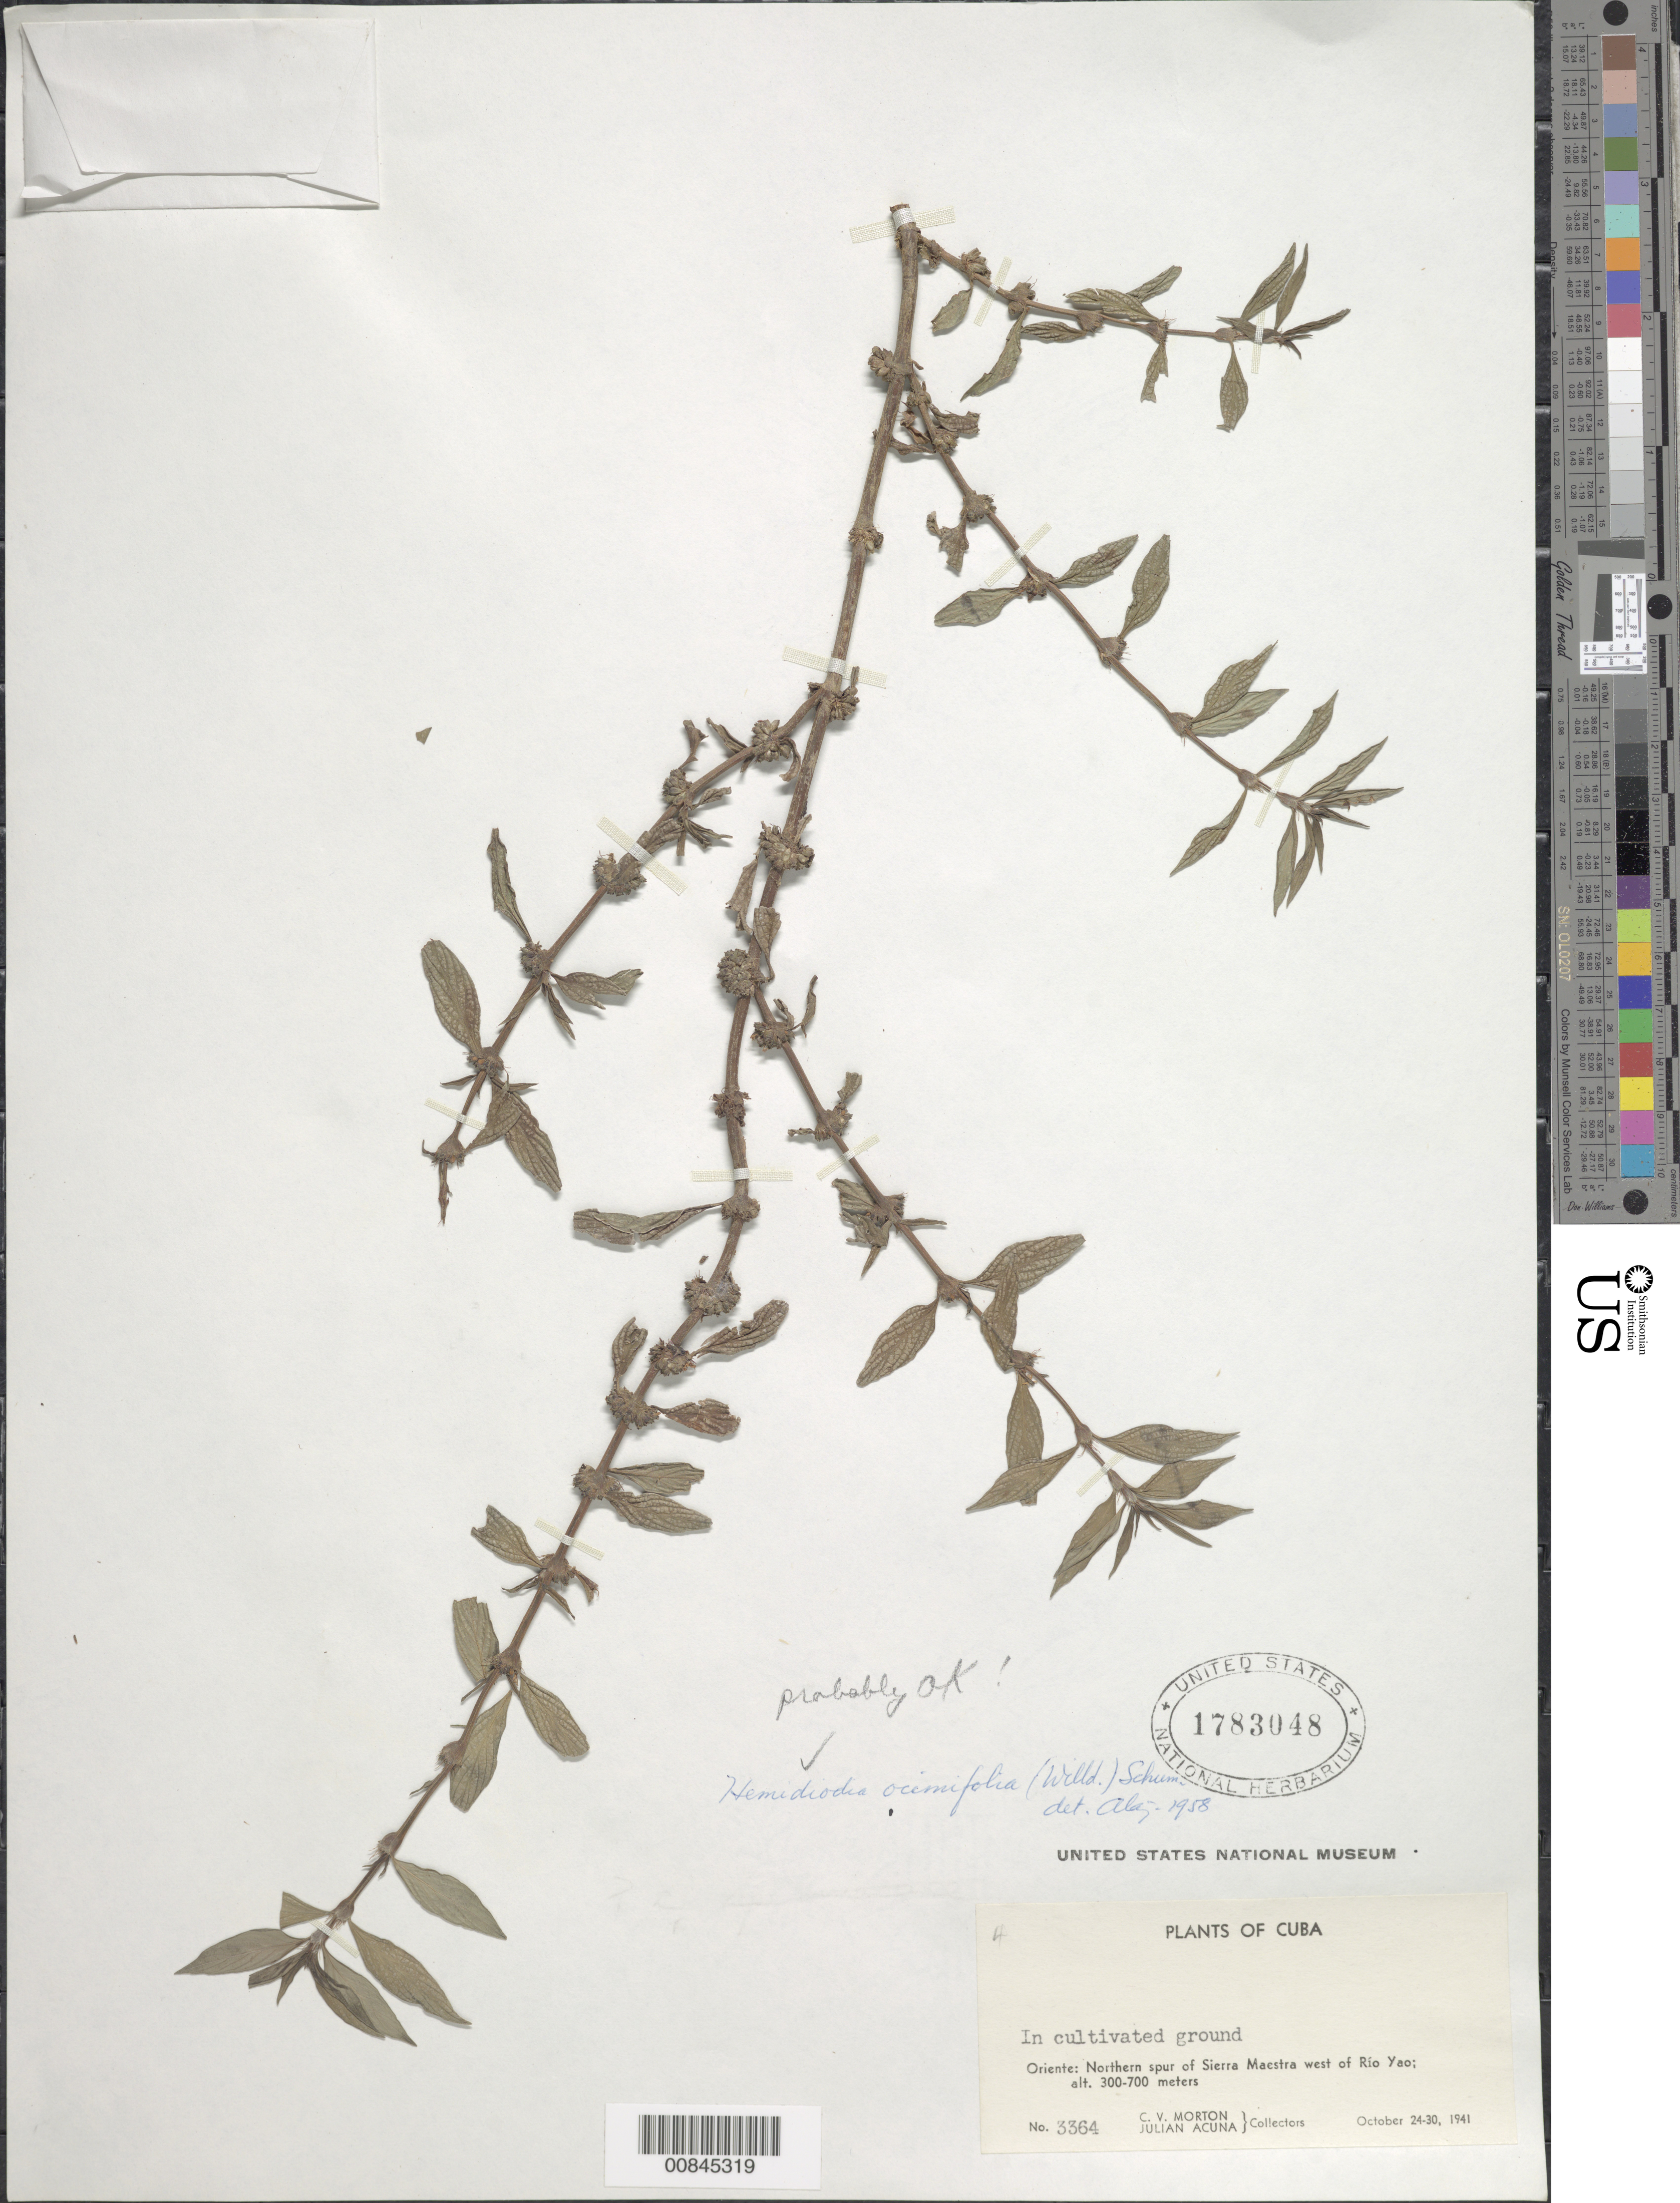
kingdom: Plantae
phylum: Tracheophyta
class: Magnoliopsida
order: Gentianales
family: Rubiaceae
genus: Spermacoce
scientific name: Spermacoce ocymifolia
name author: Willd. ex Roem. & Schult.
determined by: Liogier, Alain H.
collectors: C. V. Morton & J. Acuña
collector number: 3364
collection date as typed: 24 Oct 1941 to 30 Oct 1941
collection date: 1941-10-24/1941-10-30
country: Cuba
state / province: Oriente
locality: Northern spur of Sierra maestra west of Rio Yao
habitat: In cultivated ground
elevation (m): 300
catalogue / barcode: US 1783048